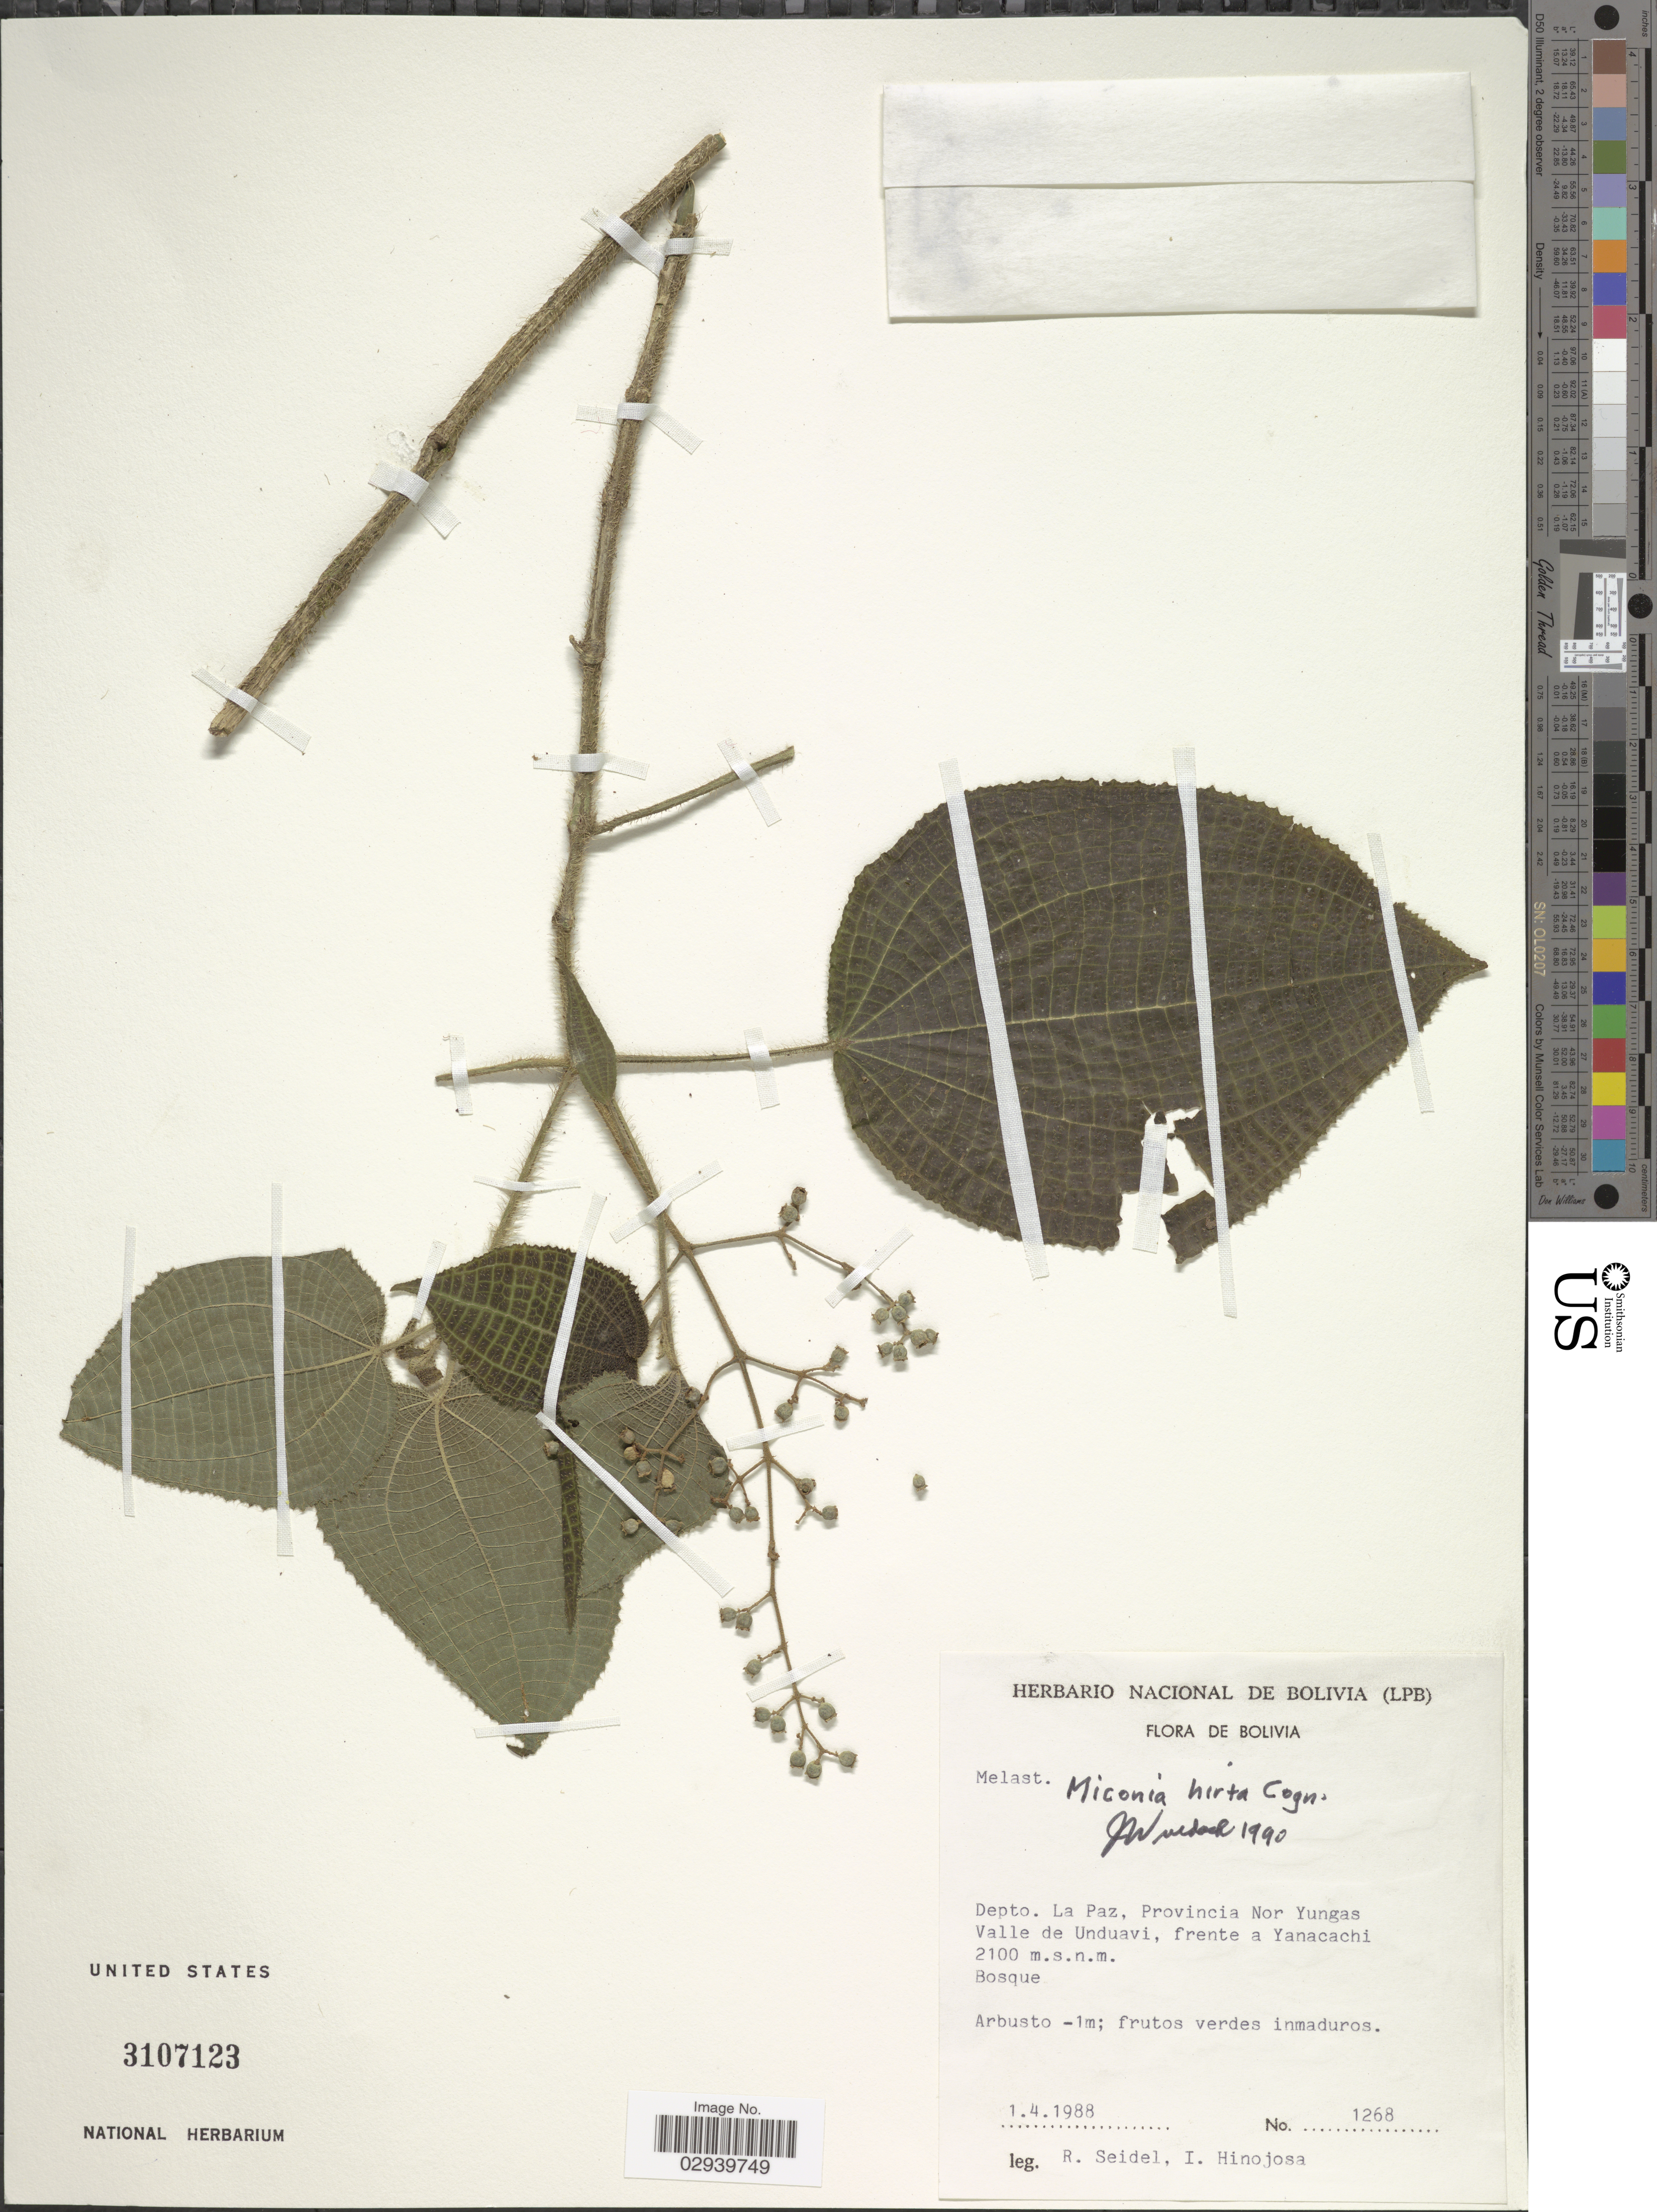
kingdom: Plantae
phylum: Tracheophyta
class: Magnoliopsida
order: Myrtales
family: Melastomataceae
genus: Miconia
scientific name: Miconia hirta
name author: Cogn.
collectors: R. Seidel & -- Hinojosa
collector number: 1268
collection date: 1988-04-01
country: Bolivia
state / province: La Paz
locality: Depto. La Paz, Provincia Nor Yungas. Valle de Unduavi, frente a Yanacachi.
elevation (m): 2100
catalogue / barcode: US 3107123